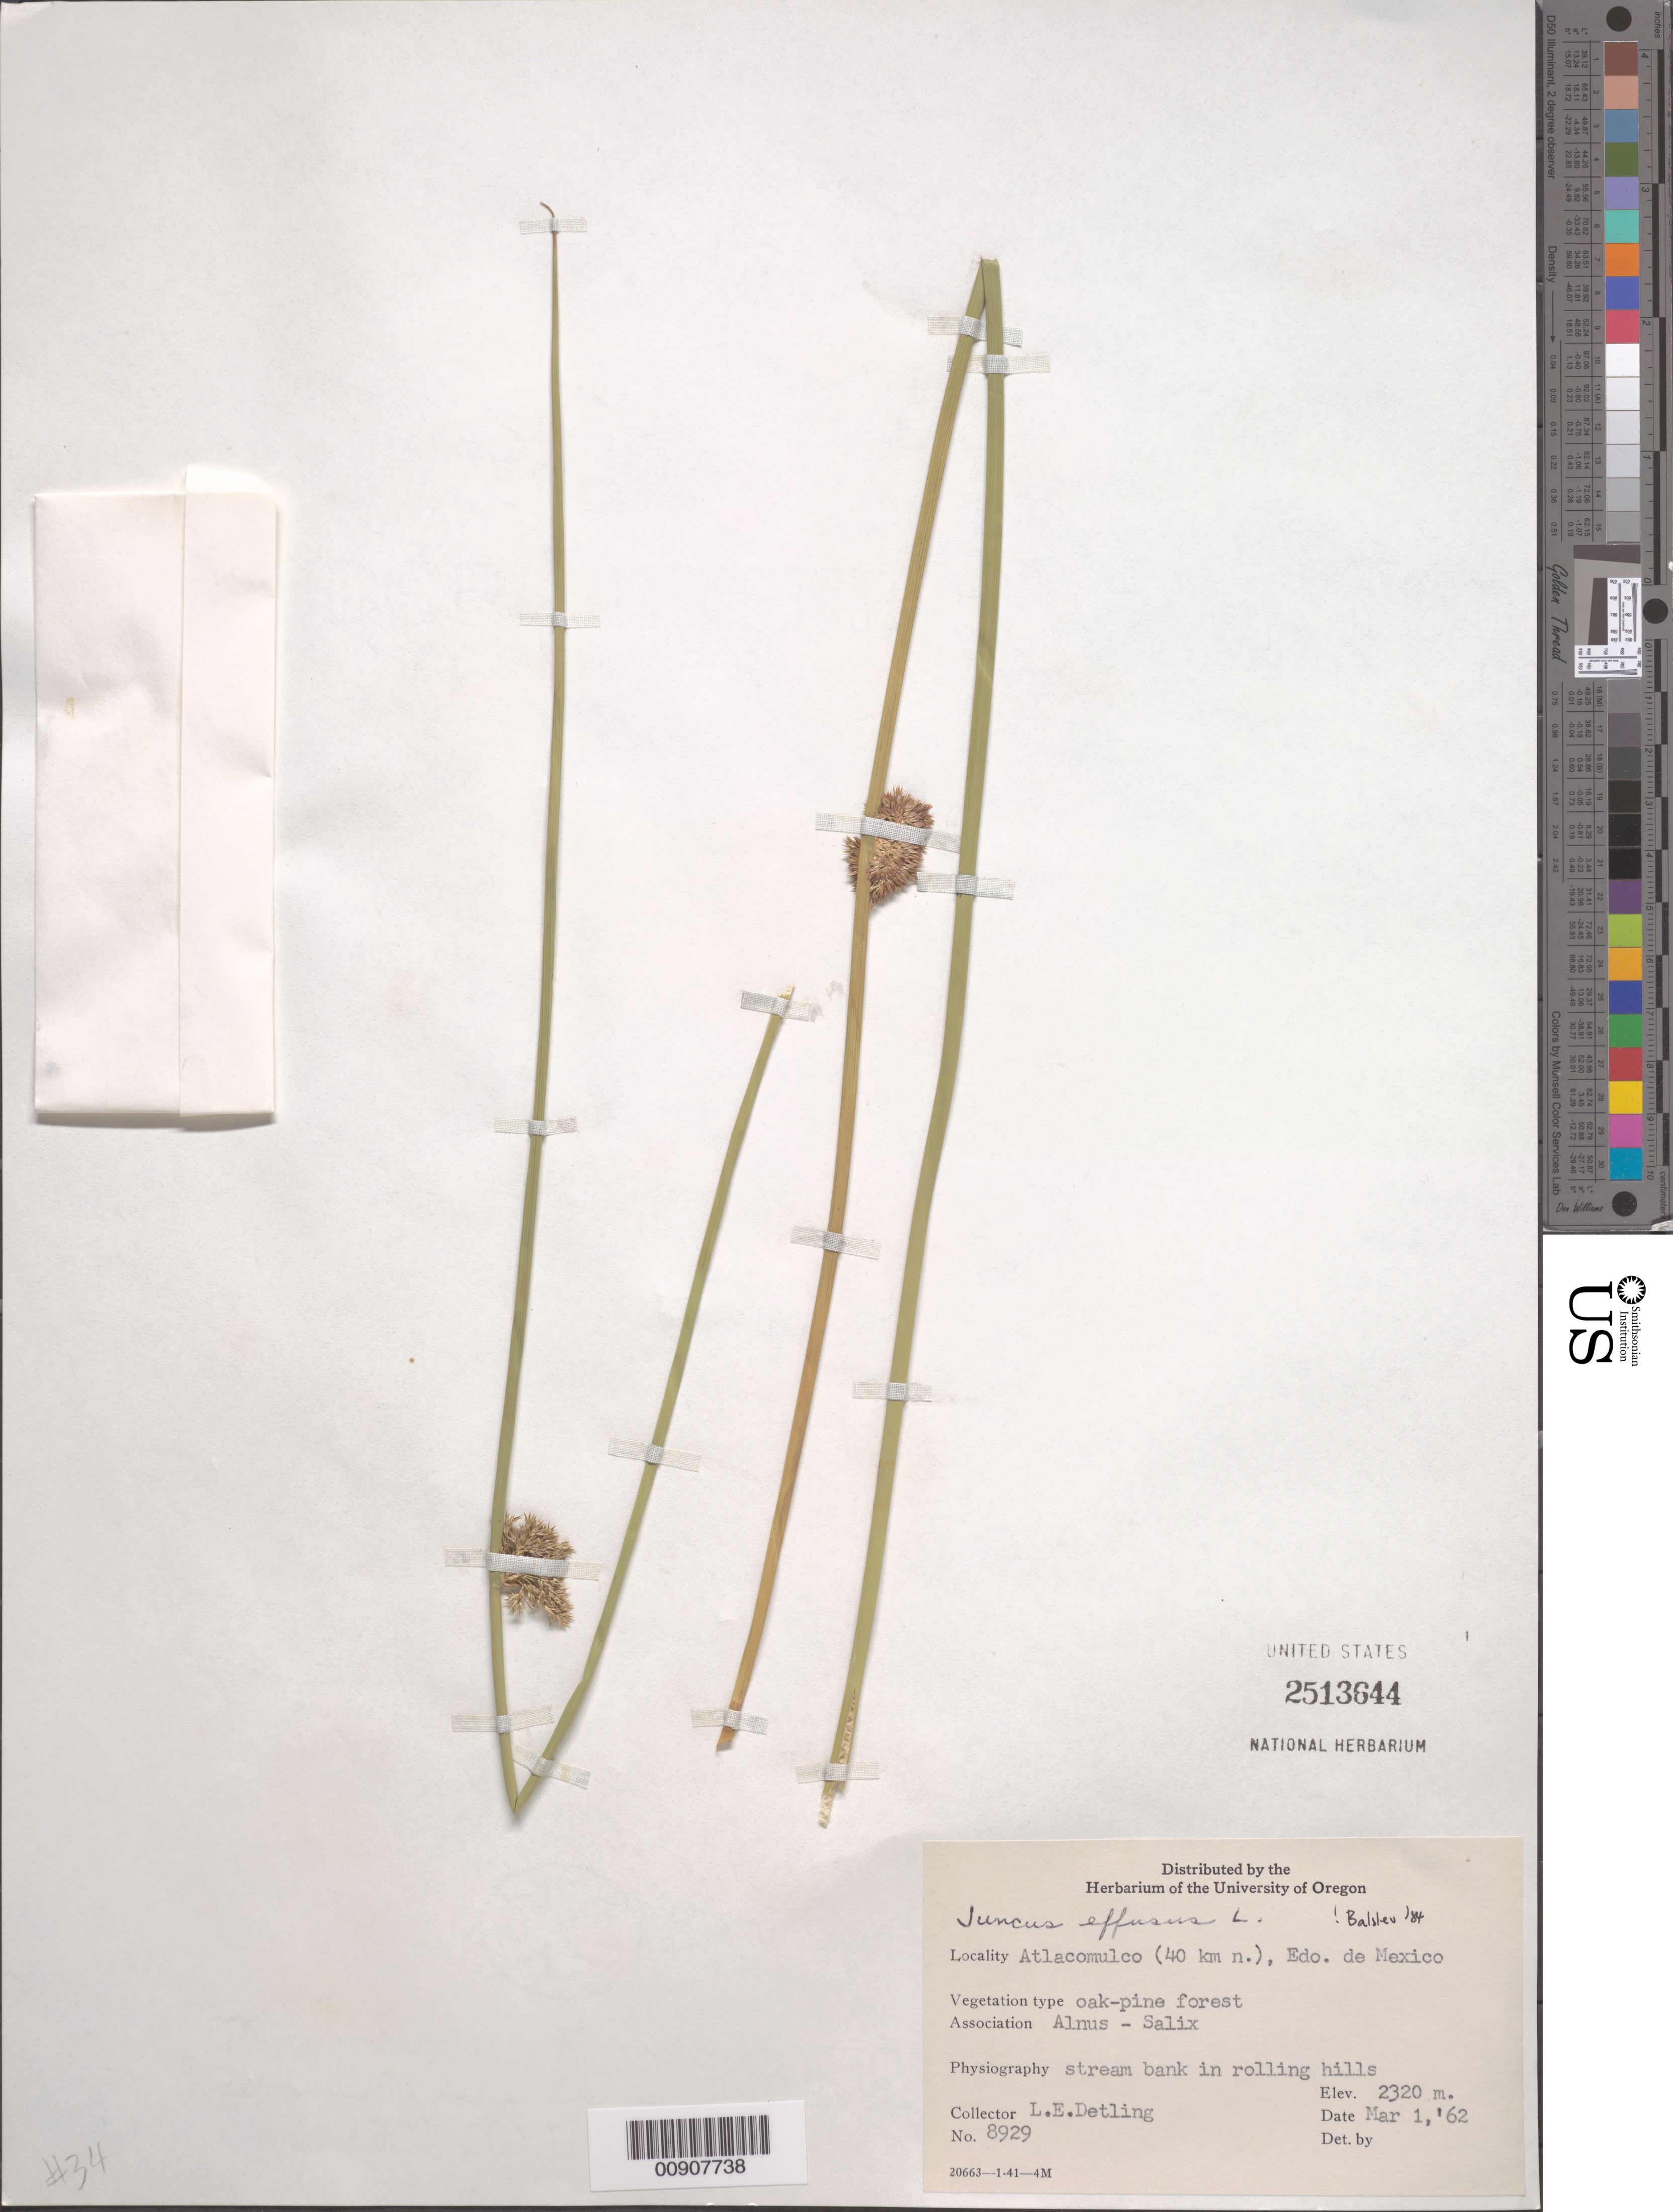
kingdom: Plantae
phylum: Tracheophyta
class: Liliopsida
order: Poales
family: Juncaceae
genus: Juncus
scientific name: Juncus effusus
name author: L.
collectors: L. E. Detling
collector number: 8929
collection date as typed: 01 Mar 1962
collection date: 1962-03-01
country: Mexico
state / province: México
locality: Atlacomulco (40 km. N), Edo. de México.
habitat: Oak-pine forest. Association Alnus - Salix. Stream bank in rolling hills.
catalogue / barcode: US 2513644